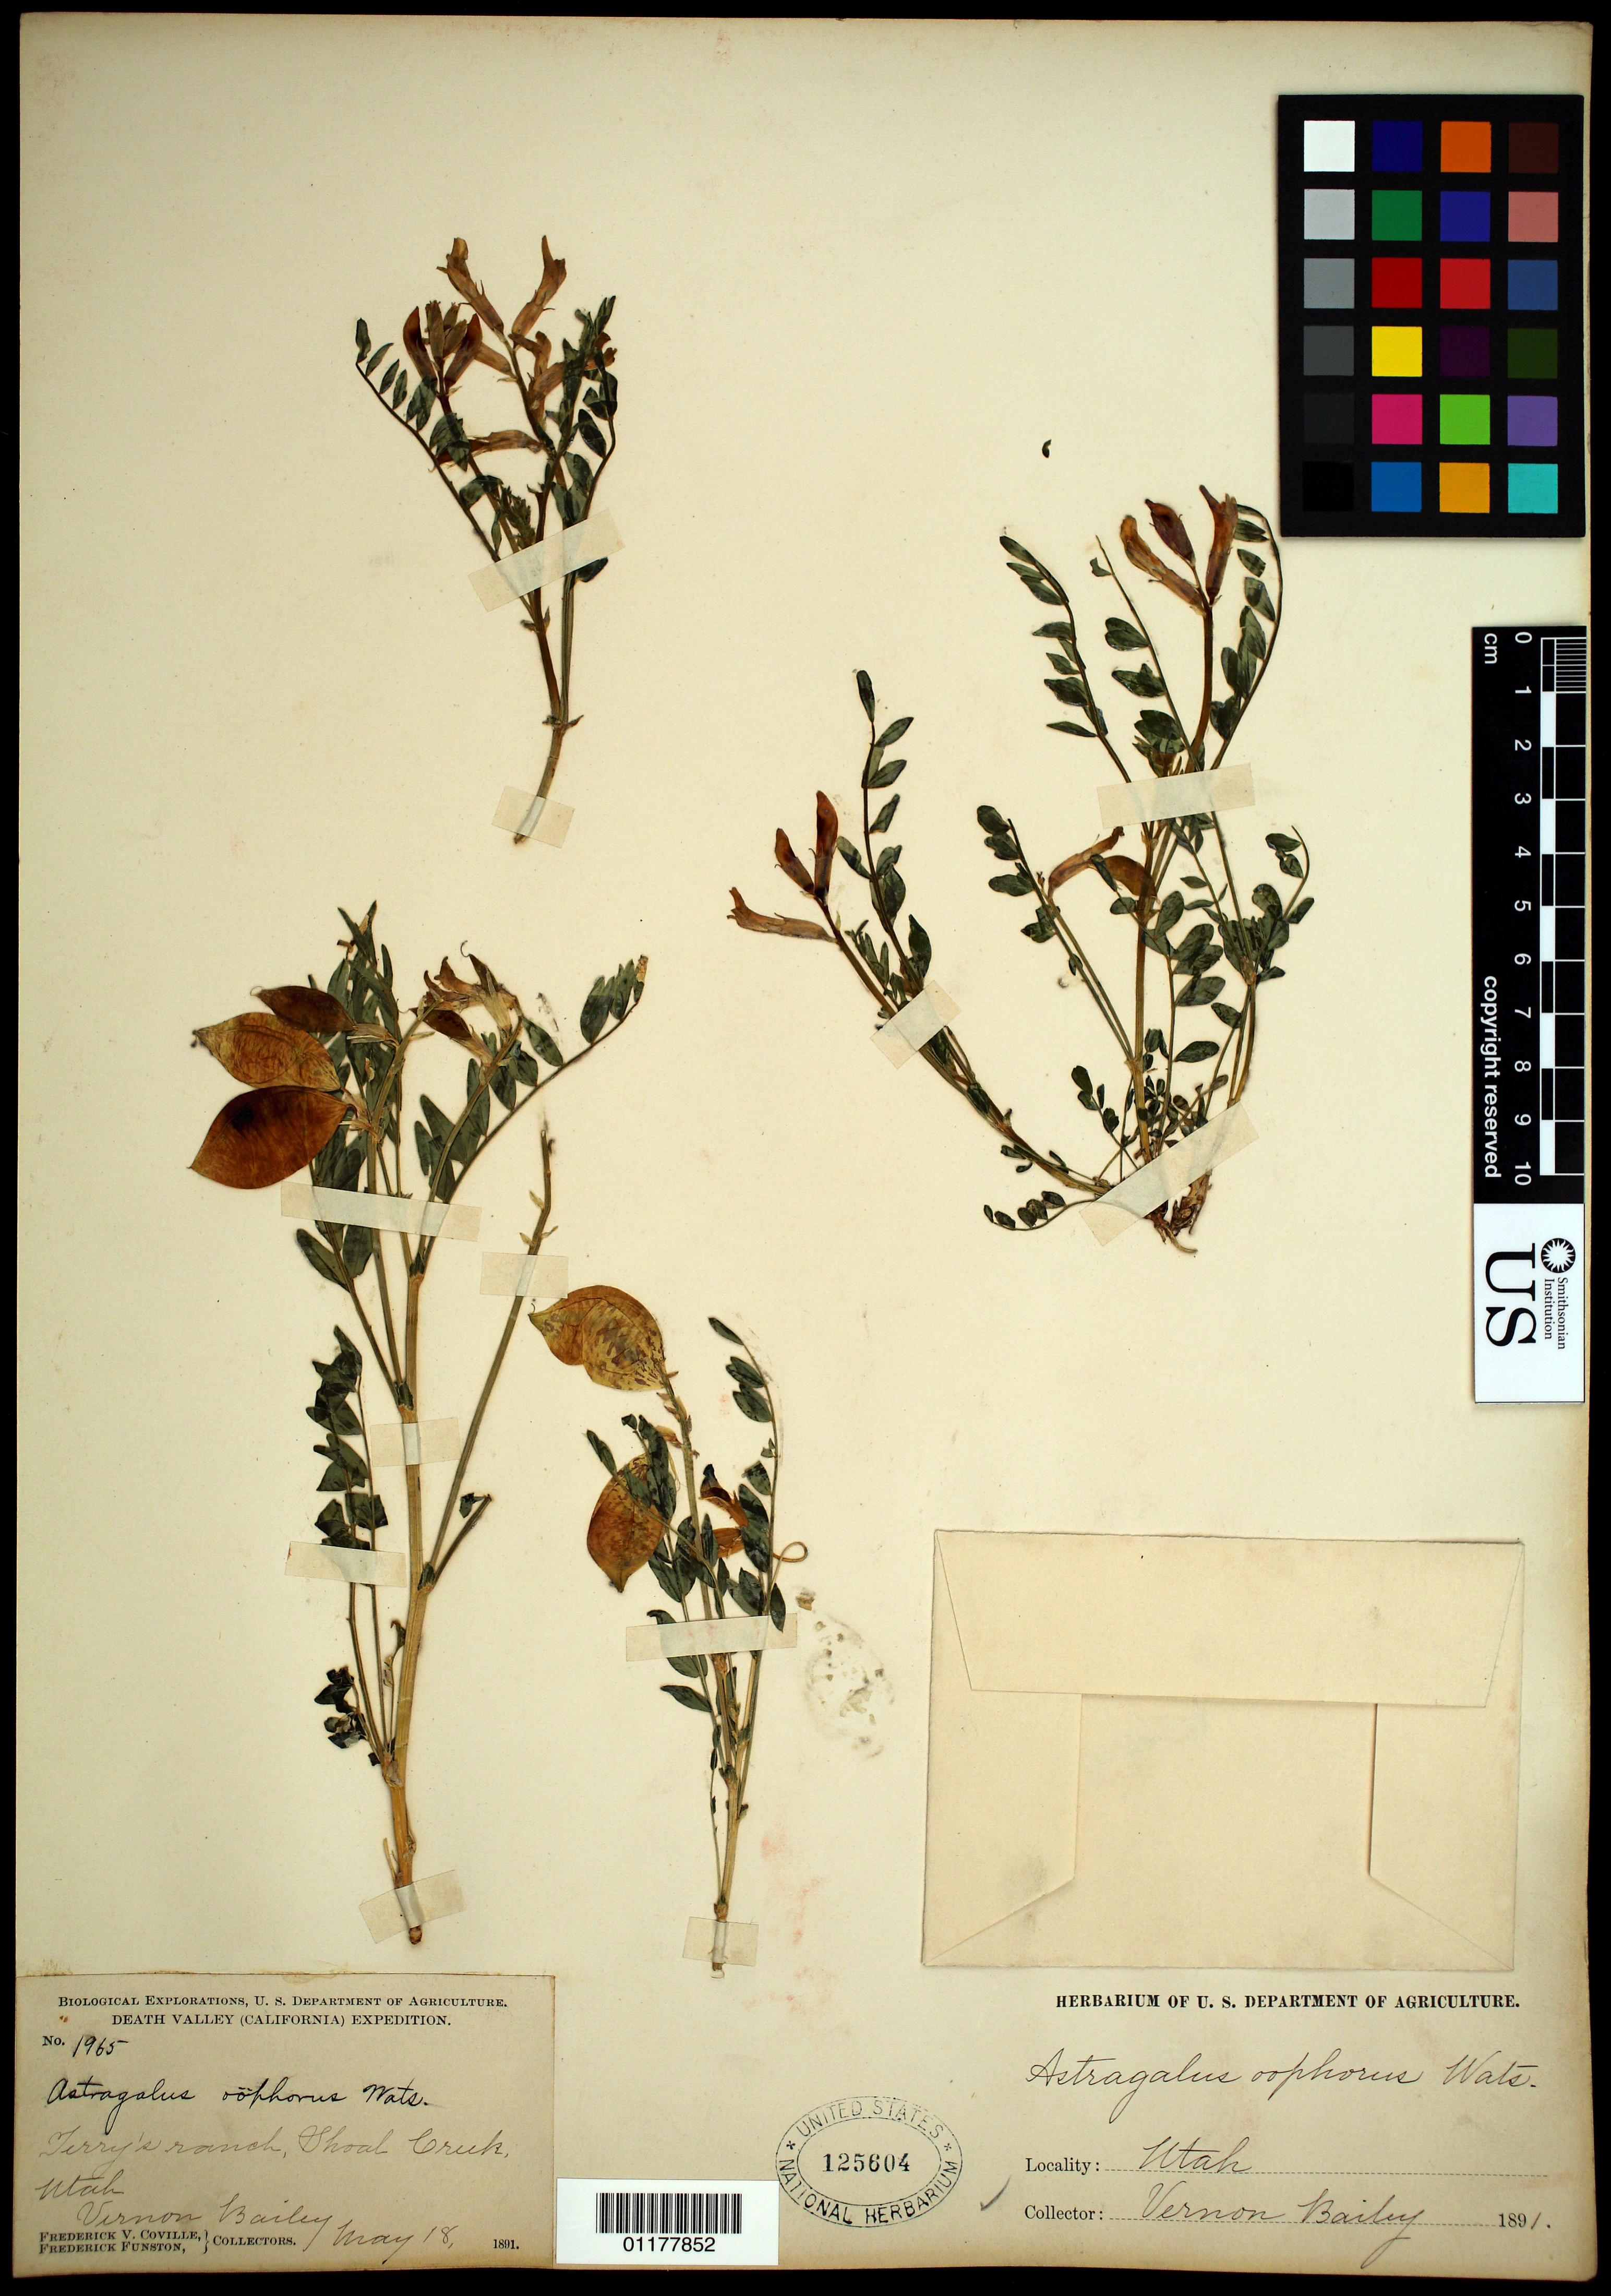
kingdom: Plantae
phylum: Tracheophyta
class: Magnoliopsida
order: Fabales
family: Fabaceae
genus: Astragalus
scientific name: Astragalus oophorus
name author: S. Watson in C. King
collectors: V. O. Bailey, F. Funston & F. V. Coville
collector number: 1965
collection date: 1891-05-18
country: United States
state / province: Utah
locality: Terry's Ranch, Shoal Creek.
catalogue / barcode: US 125604